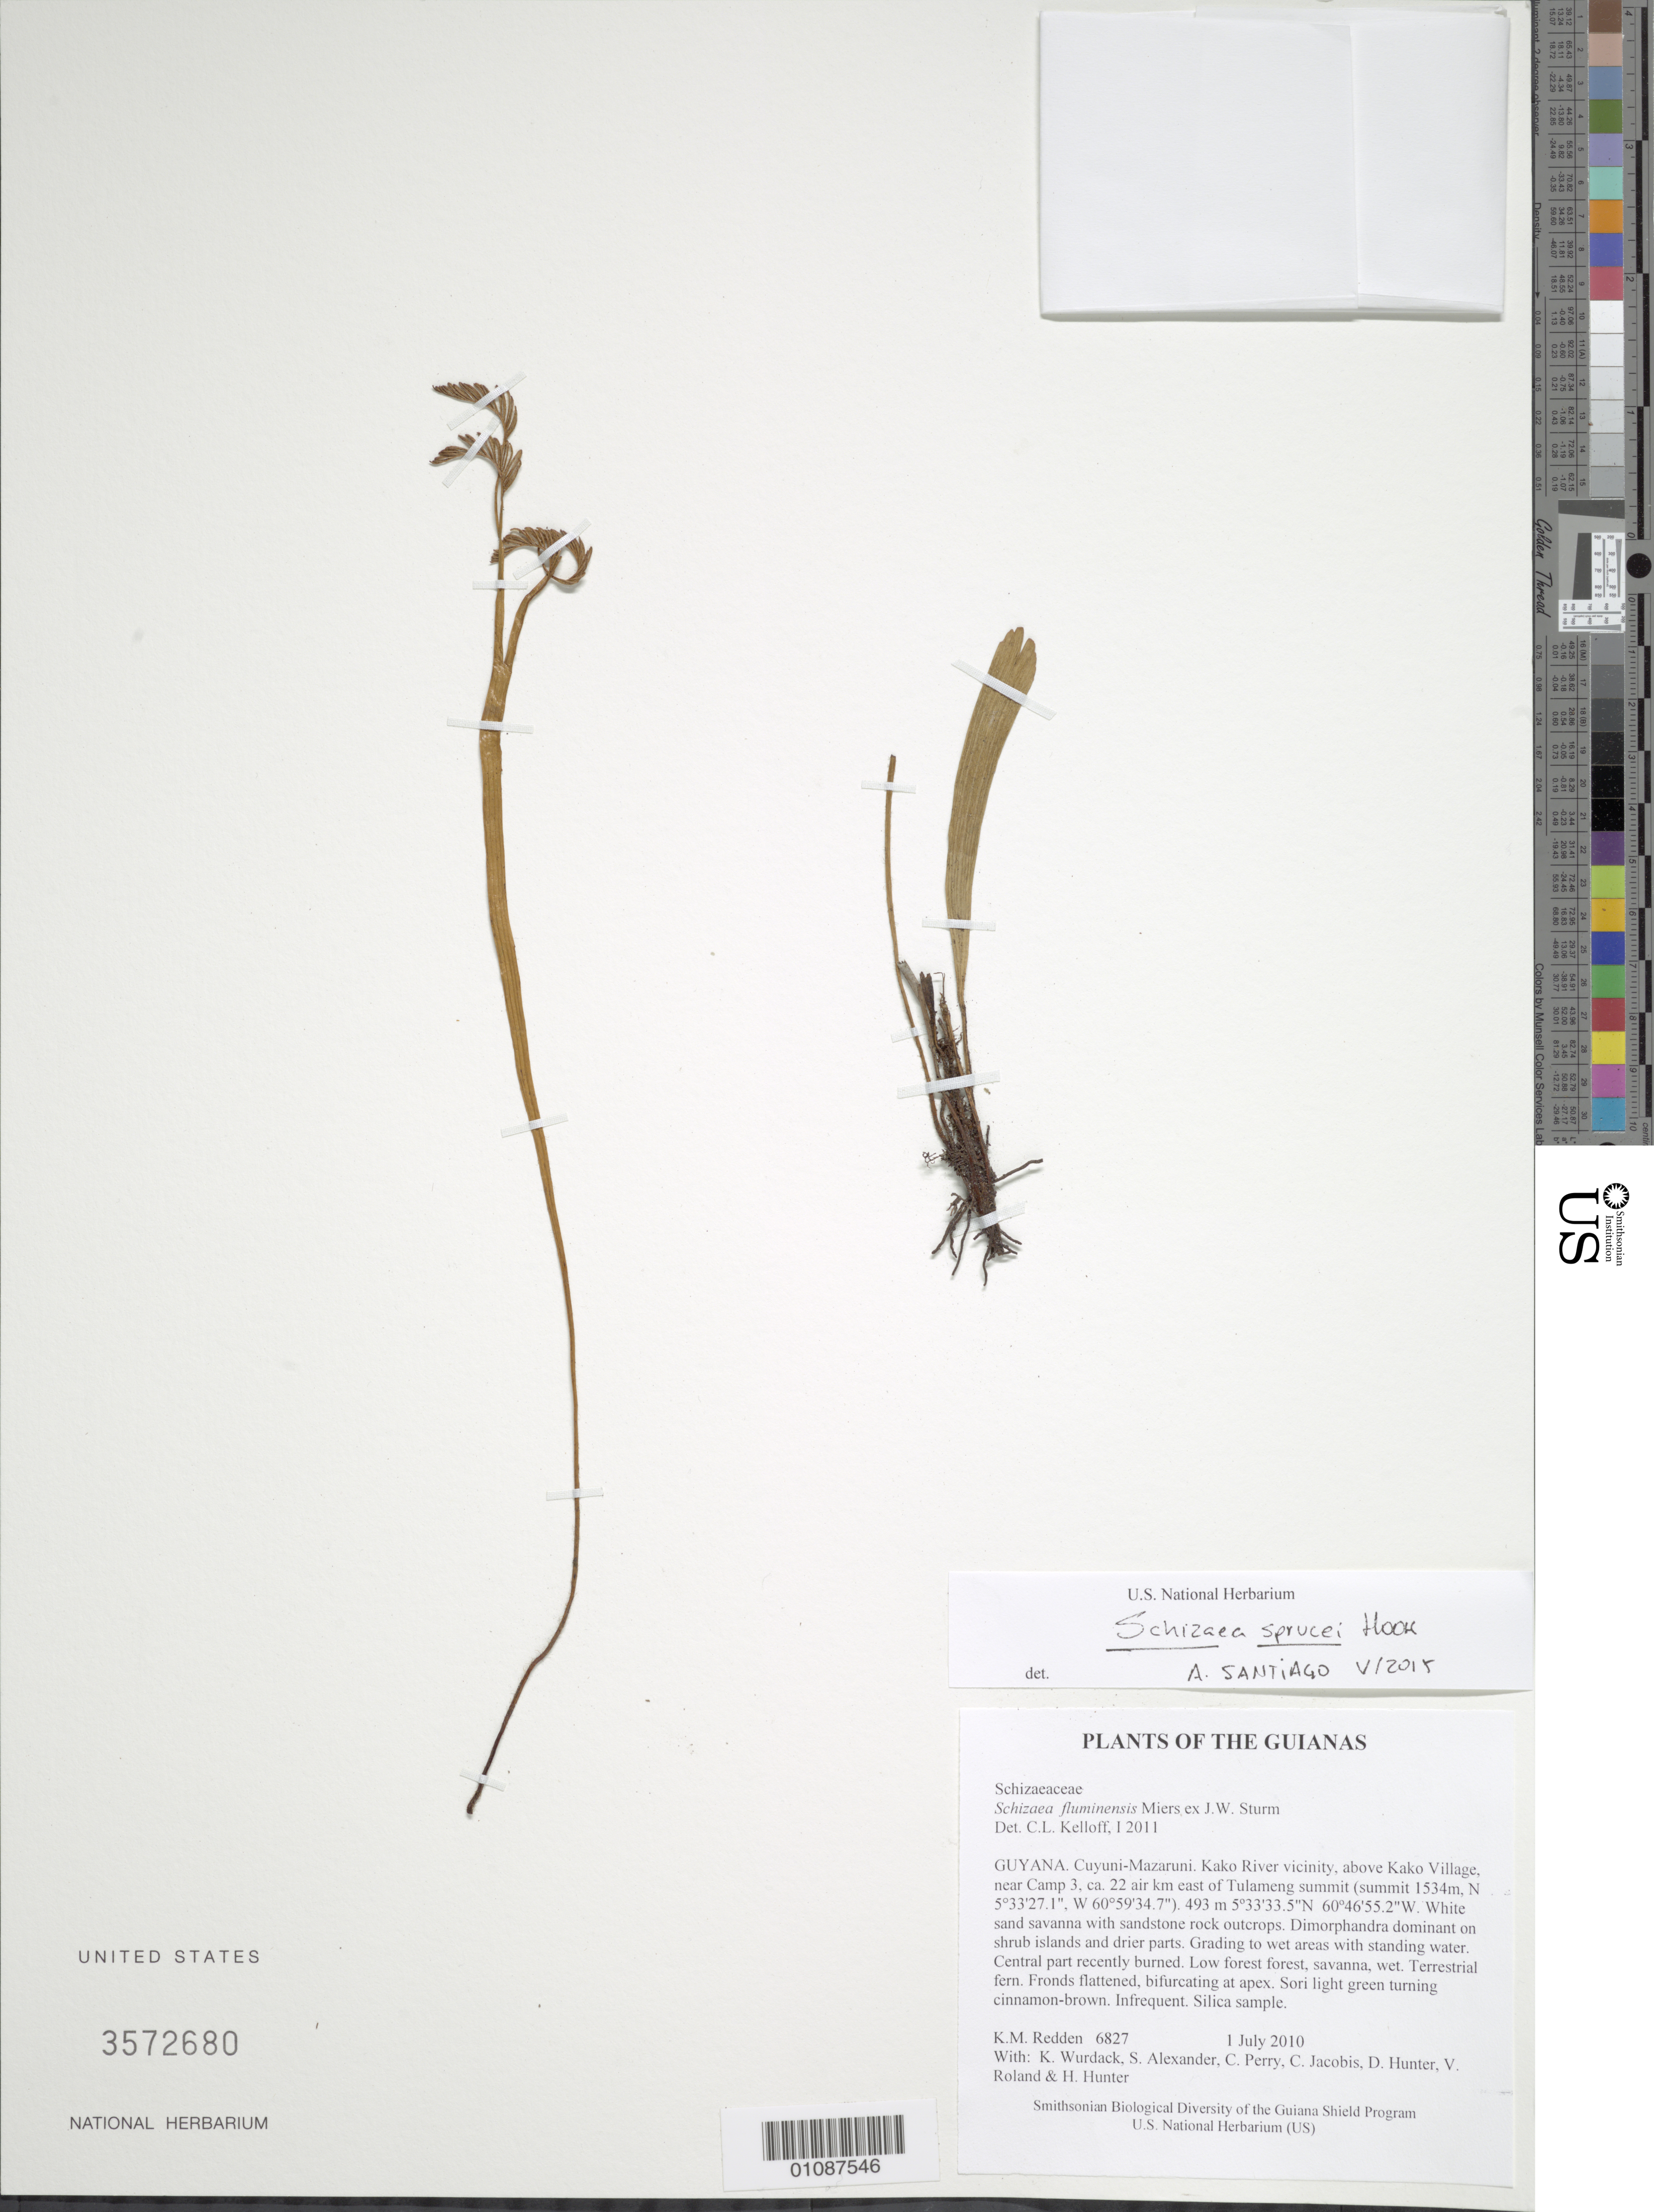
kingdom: Plantae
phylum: Tracheophyta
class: Polypodiopsida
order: Schizaeales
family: Schizaeaceae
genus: Schizaea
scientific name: Schizaea sprucei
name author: Hook.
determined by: Santiago, A.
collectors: K. M. Redden, K. Wurdack, S. N. Alexander, C. Perry, C. Jacobis, D. Hunter, V. Roland & H. Hunter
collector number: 6827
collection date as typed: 1 July 2010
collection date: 2010-07-01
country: Guyana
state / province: Cuyuni-Mazaruni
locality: Kako River vicinity, above Kako Village, near Camp 3, ca. 22 air km east of Tulameng summit (summit 1534m, N 5°33'27.1", W 60°59'34.7")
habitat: White sand savanna with sandstone rock outcrops. Dimorphandra dominant on shrub islands and drier parts. Grading to wet areas with standing water. Central part recently burned. Low forest forest, savanna, wet.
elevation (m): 493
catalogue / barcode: US 3572680